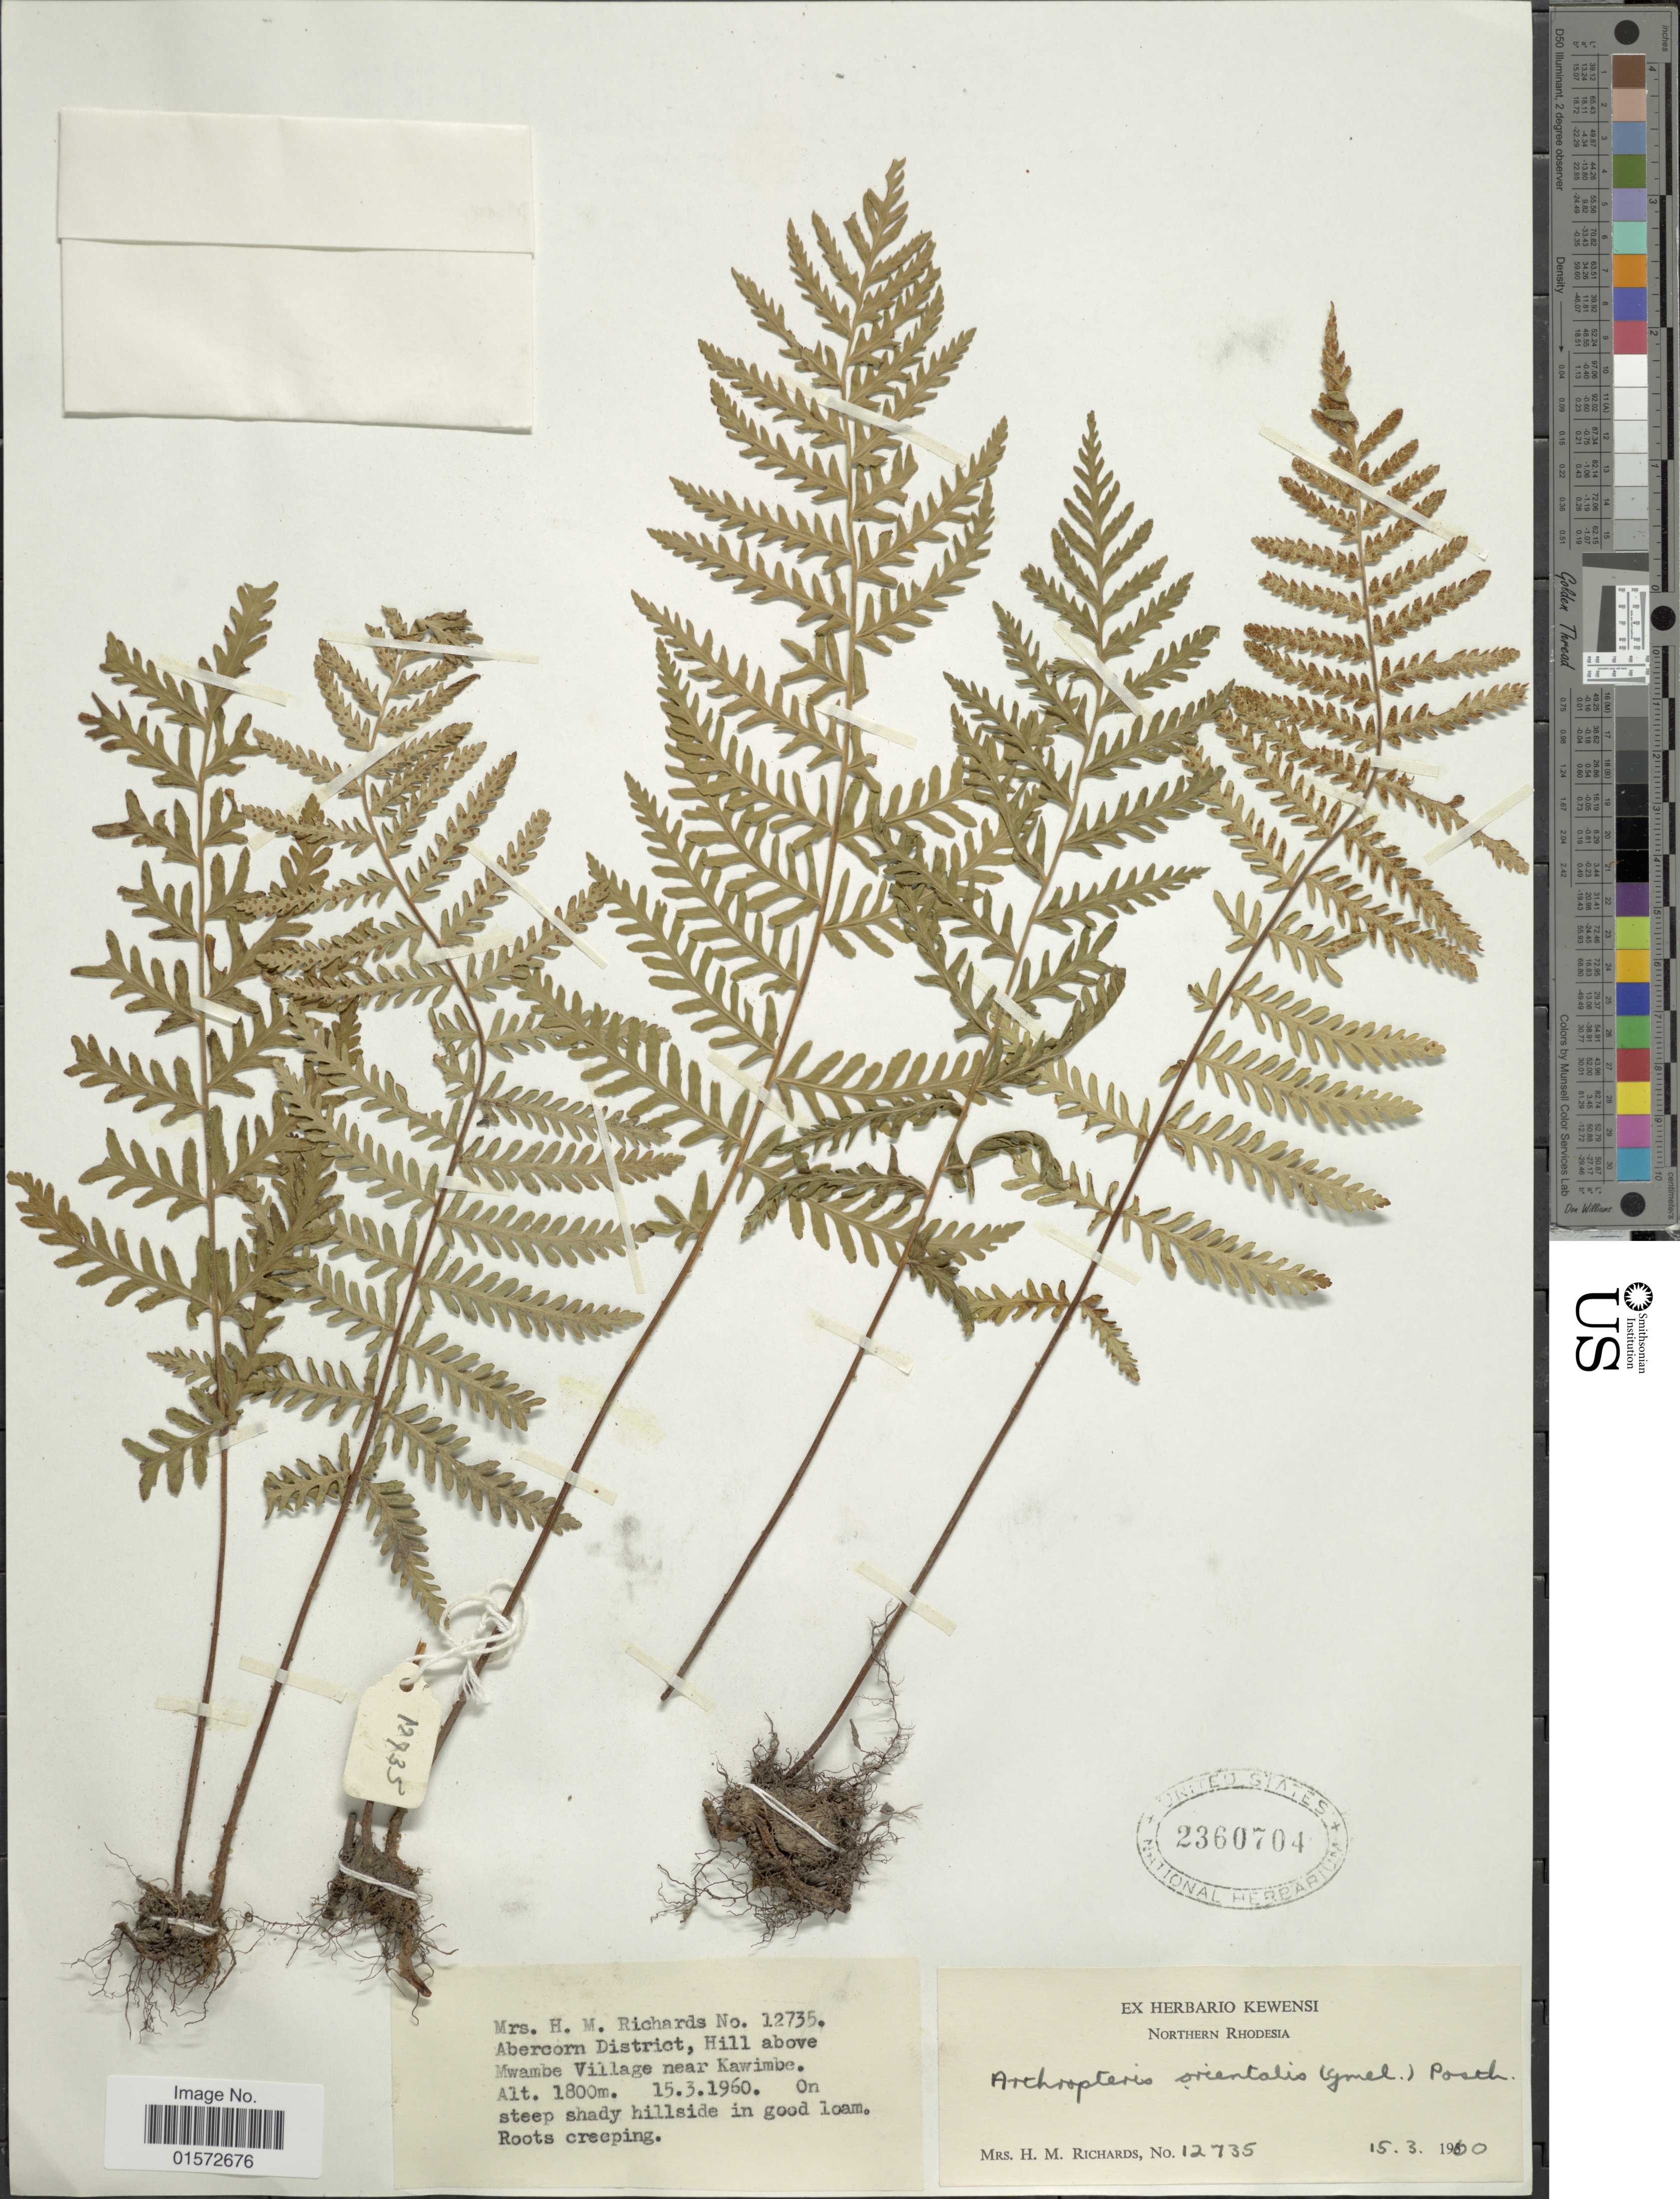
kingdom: Plantae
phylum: Tracheophyta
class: Polypodiopsida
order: Polypodiales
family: Tectariaceae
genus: Arthropteris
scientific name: Arthropteris orientalis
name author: (J.F. Gmel.) Posth.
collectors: H. Richards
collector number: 12735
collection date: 1900-03-15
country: Zimbabwe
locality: Abercorn District, Hill above Mwambe Village near Kawimbe.Northern Rhodesia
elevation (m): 1800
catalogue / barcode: US 2360704